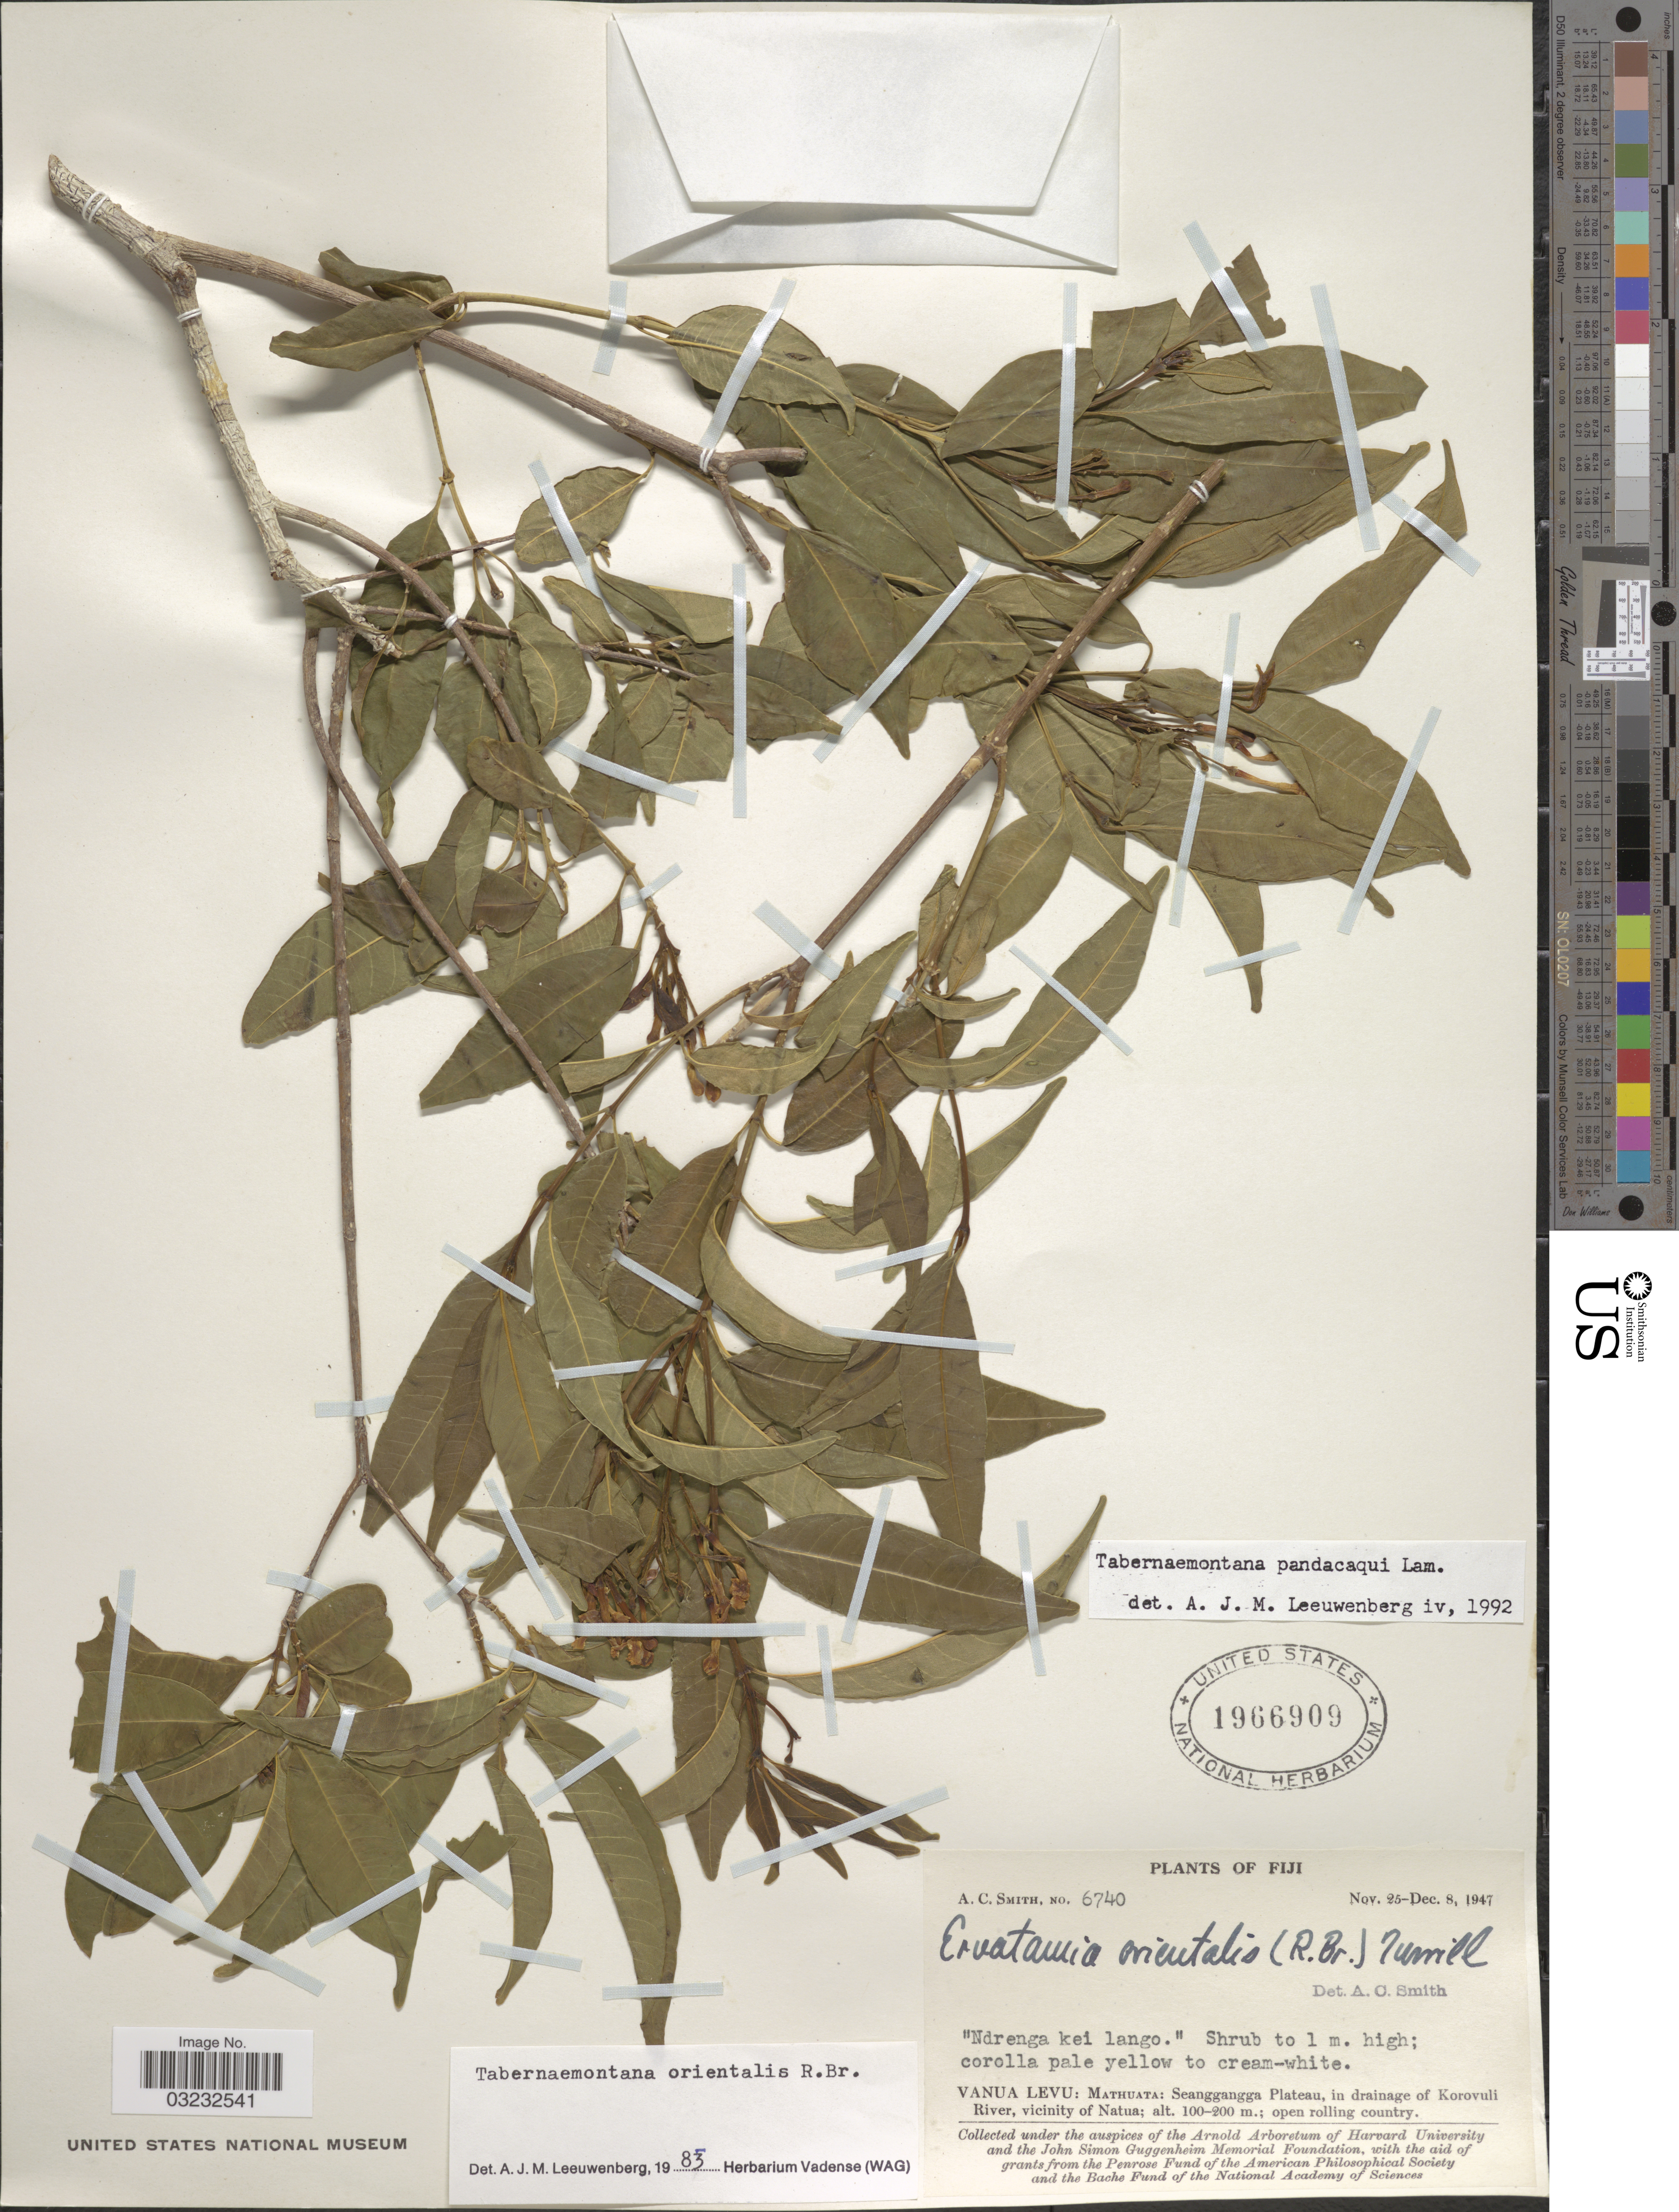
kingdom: Plantae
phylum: Tracheophyta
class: Magnoliopsida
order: Gentianales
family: Apocynaceae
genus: Tabernaemontana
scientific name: Tabernaemontana pandacaqui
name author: Poir.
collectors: A. C. Smith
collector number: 6740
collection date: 1947-11-25/1947-12-08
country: Fiji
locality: Vanua Levu: Mathuata: Seanggangga Plateau, in drainage of Korovuli River, vicinity of Natua.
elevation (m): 100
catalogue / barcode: US 1966909